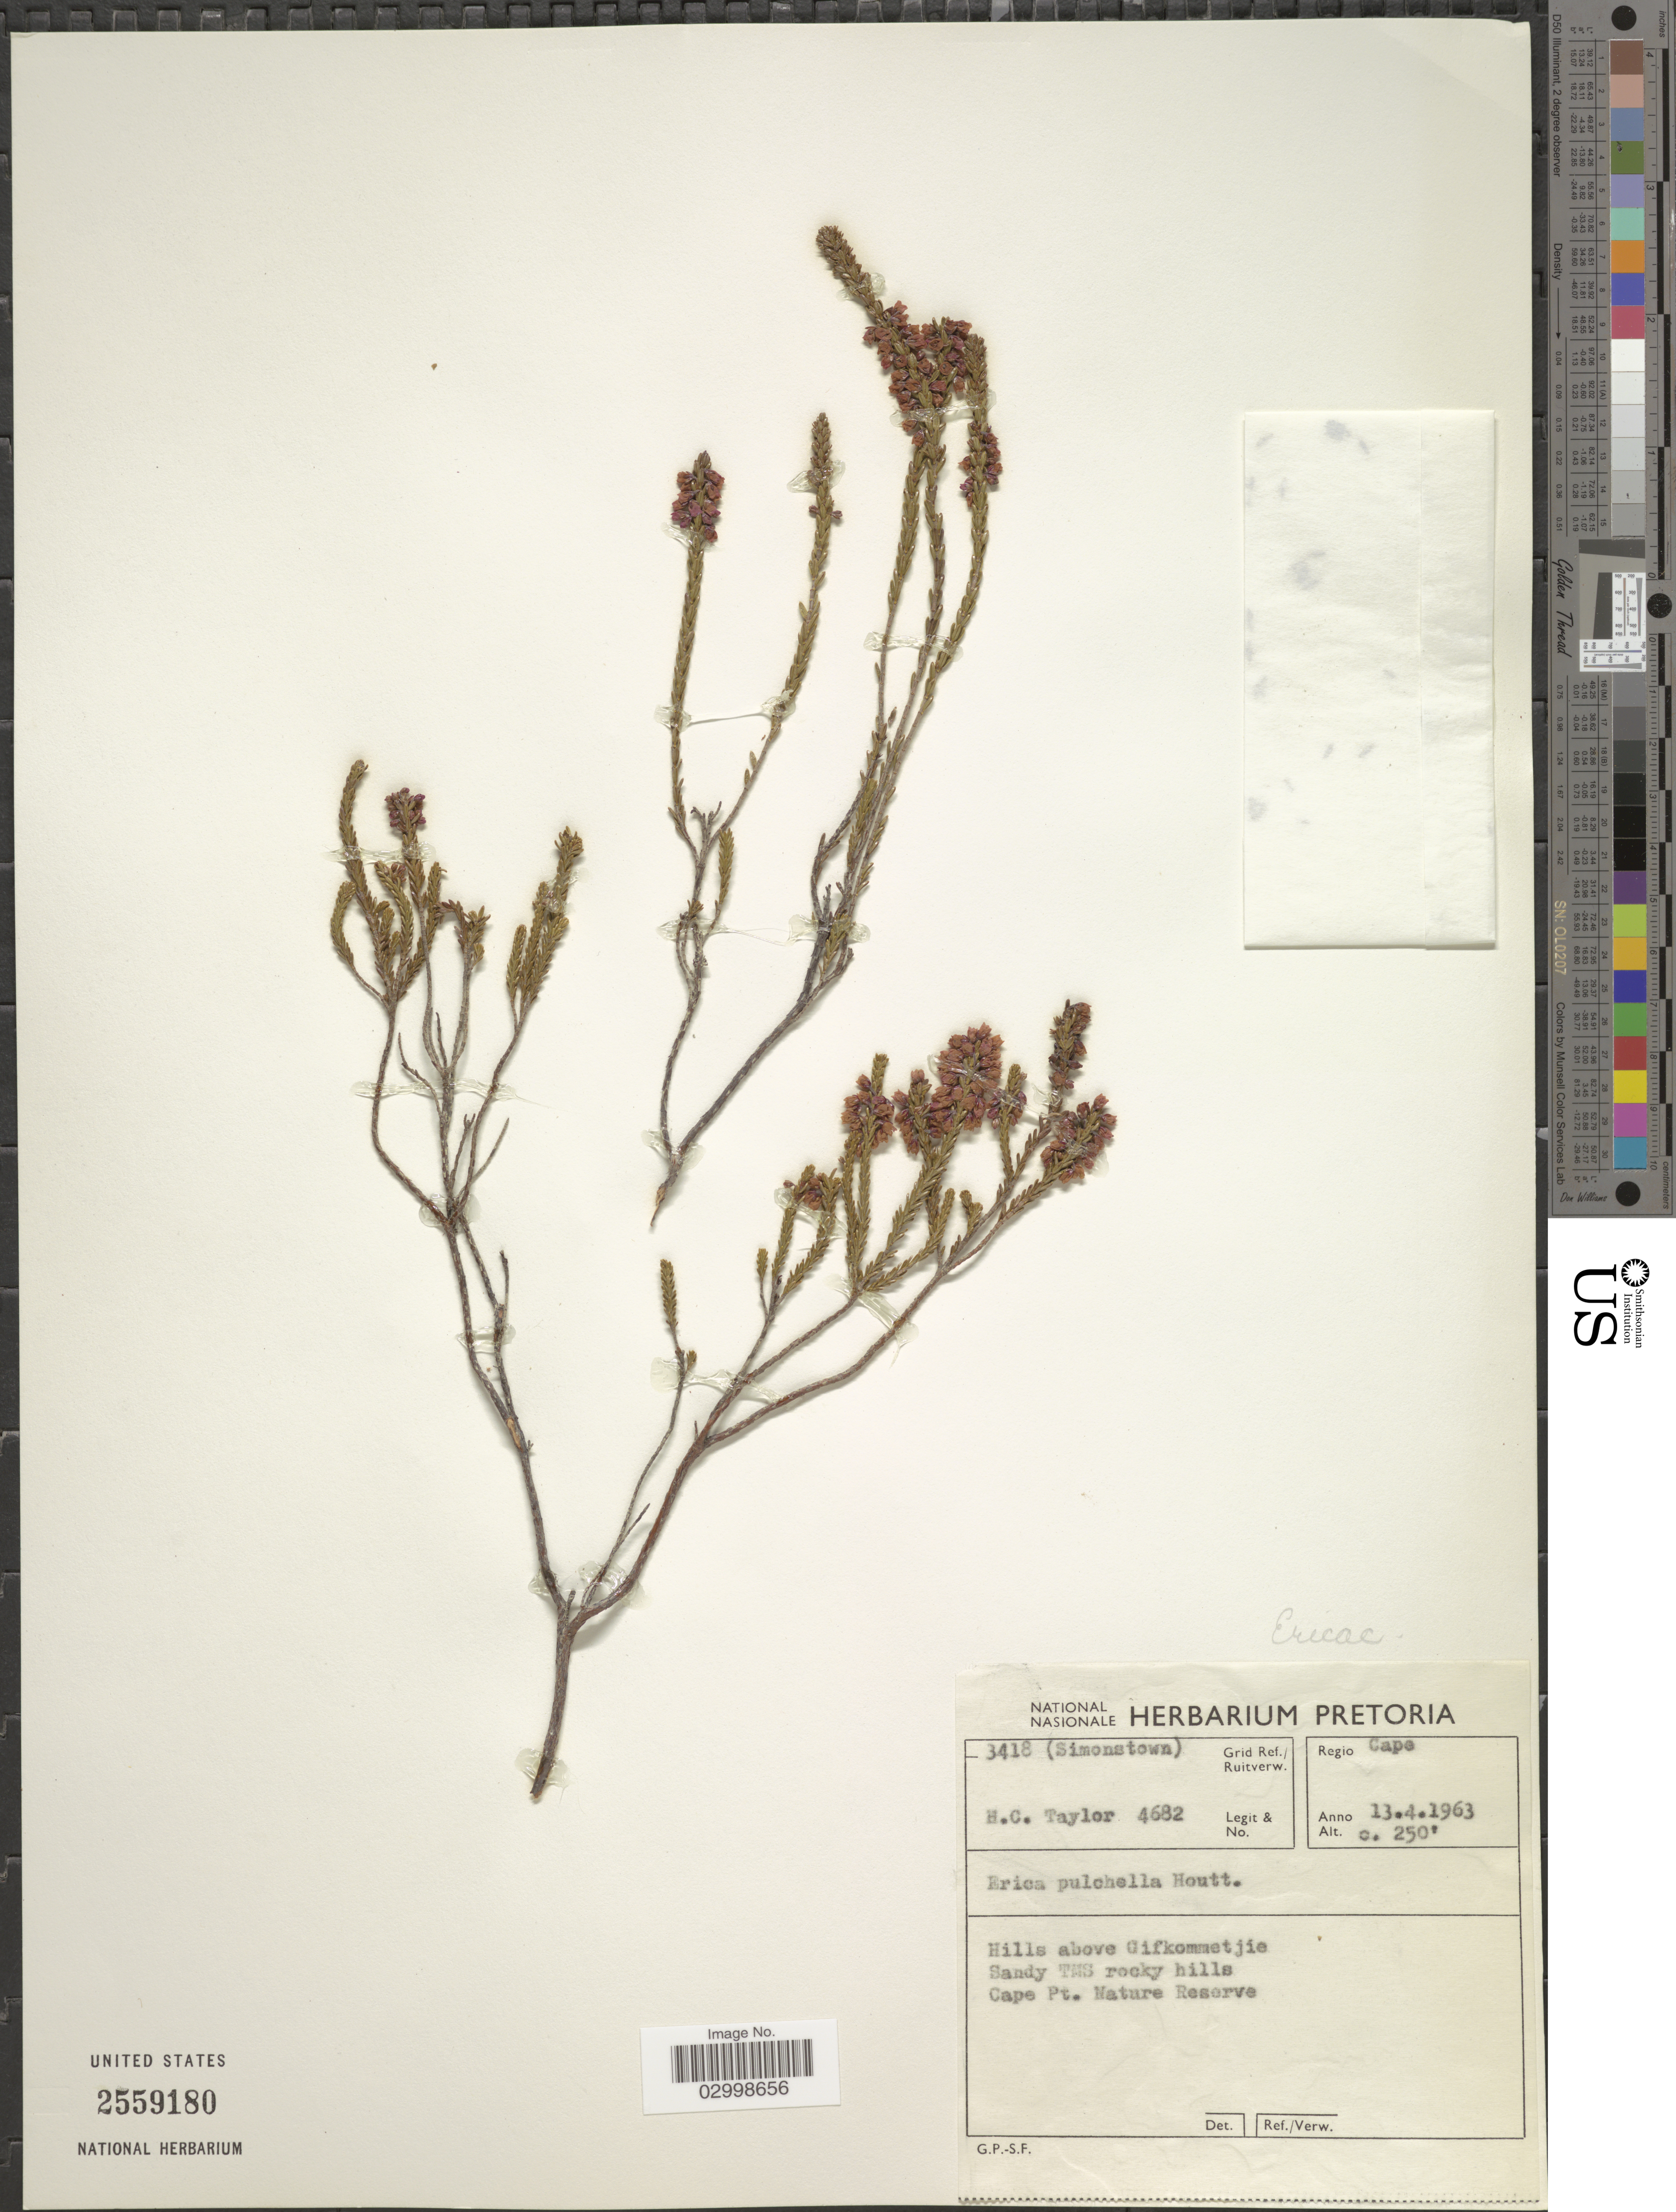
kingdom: Plantae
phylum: Tracheophyta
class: Magnoliopsida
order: Ericales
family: Ericaceae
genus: Erica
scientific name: Erica pulchella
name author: Houtt.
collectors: H. Taylor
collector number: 4682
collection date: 1963-04-13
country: South Africa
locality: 3418 (Simonstown) Grid Ref./ Ruitverw. Regio Cape. Hills above Gifkommetje. Sandy TMS rocky hills. Cape Pt. Nature Reserve.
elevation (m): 76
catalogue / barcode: US 2559180